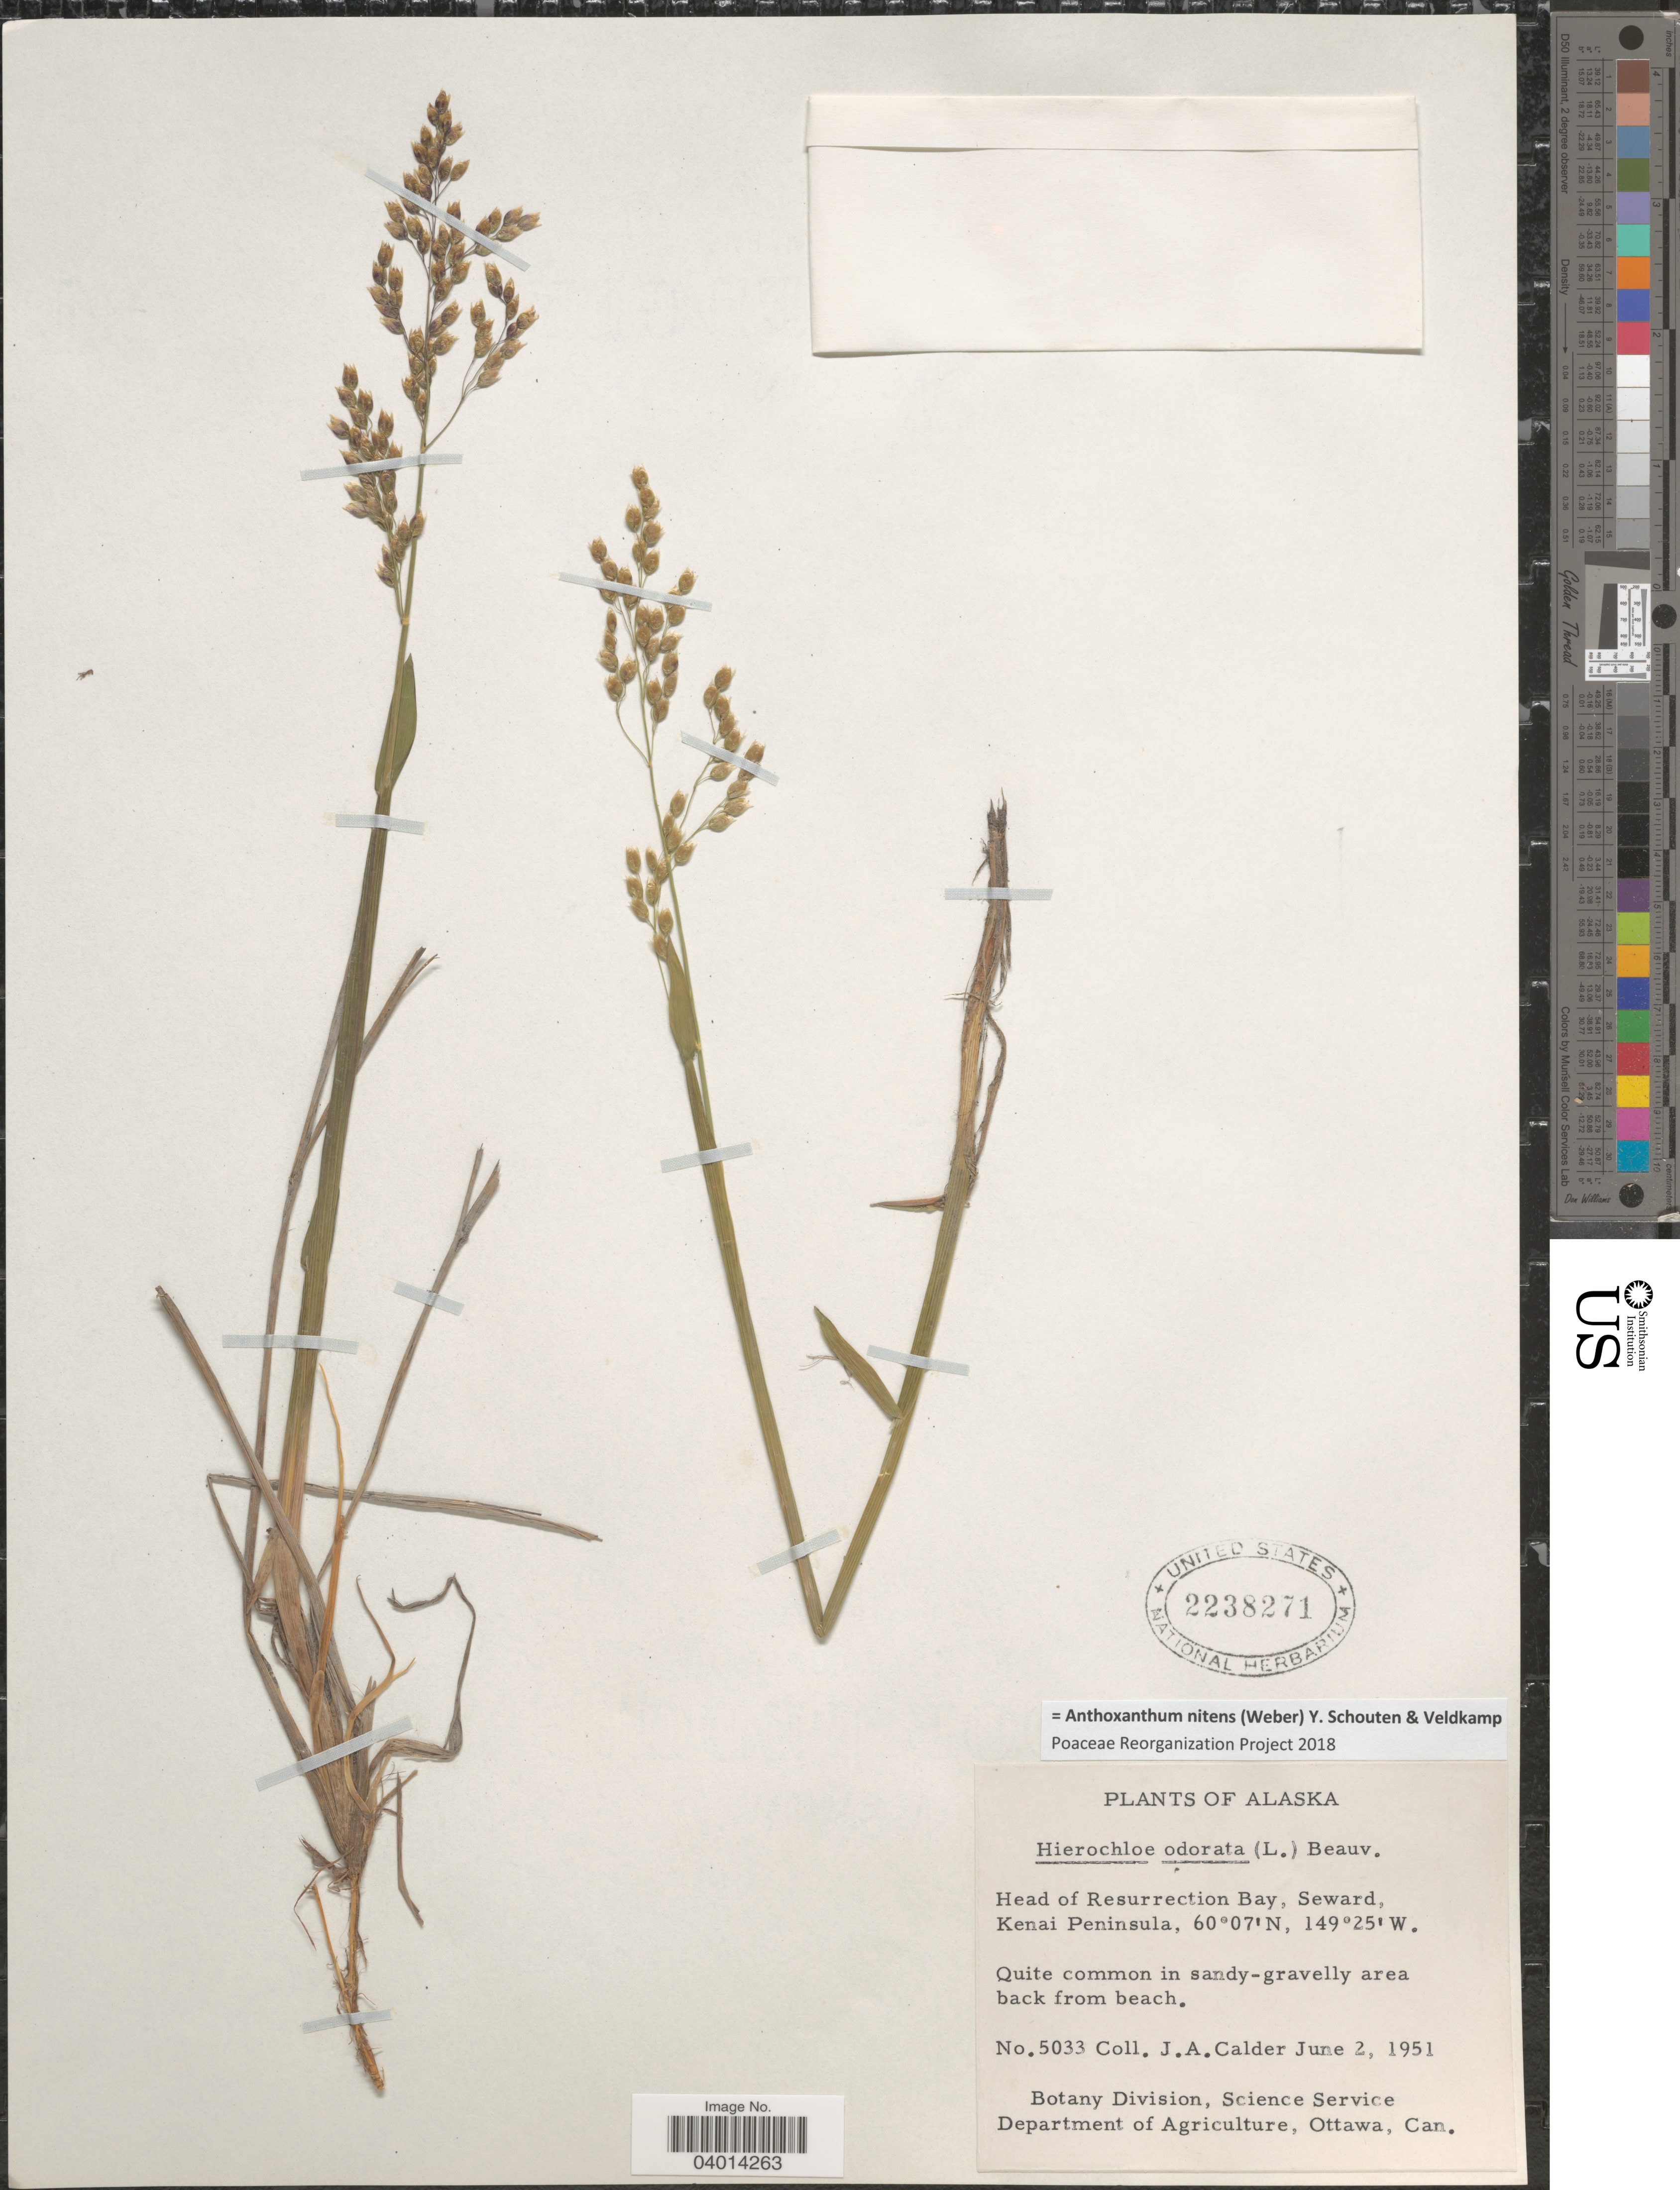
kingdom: Plantae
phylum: Tracheophyta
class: Liliopsida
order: Poales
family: Poaceae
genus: Anthoxanthum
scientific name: Anthoxanthum nitens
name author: (G.H. Weber) R.T.A. Schouten & Veldkamp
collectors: J. A. Calder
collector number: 5033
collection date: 1951-06-02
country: United States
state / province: Alaska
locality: Head of Resurrection Bay, Seward, Kenai Peninsula. Quite common in sandy-gravelly area back from beach.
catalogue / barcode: US 2238271